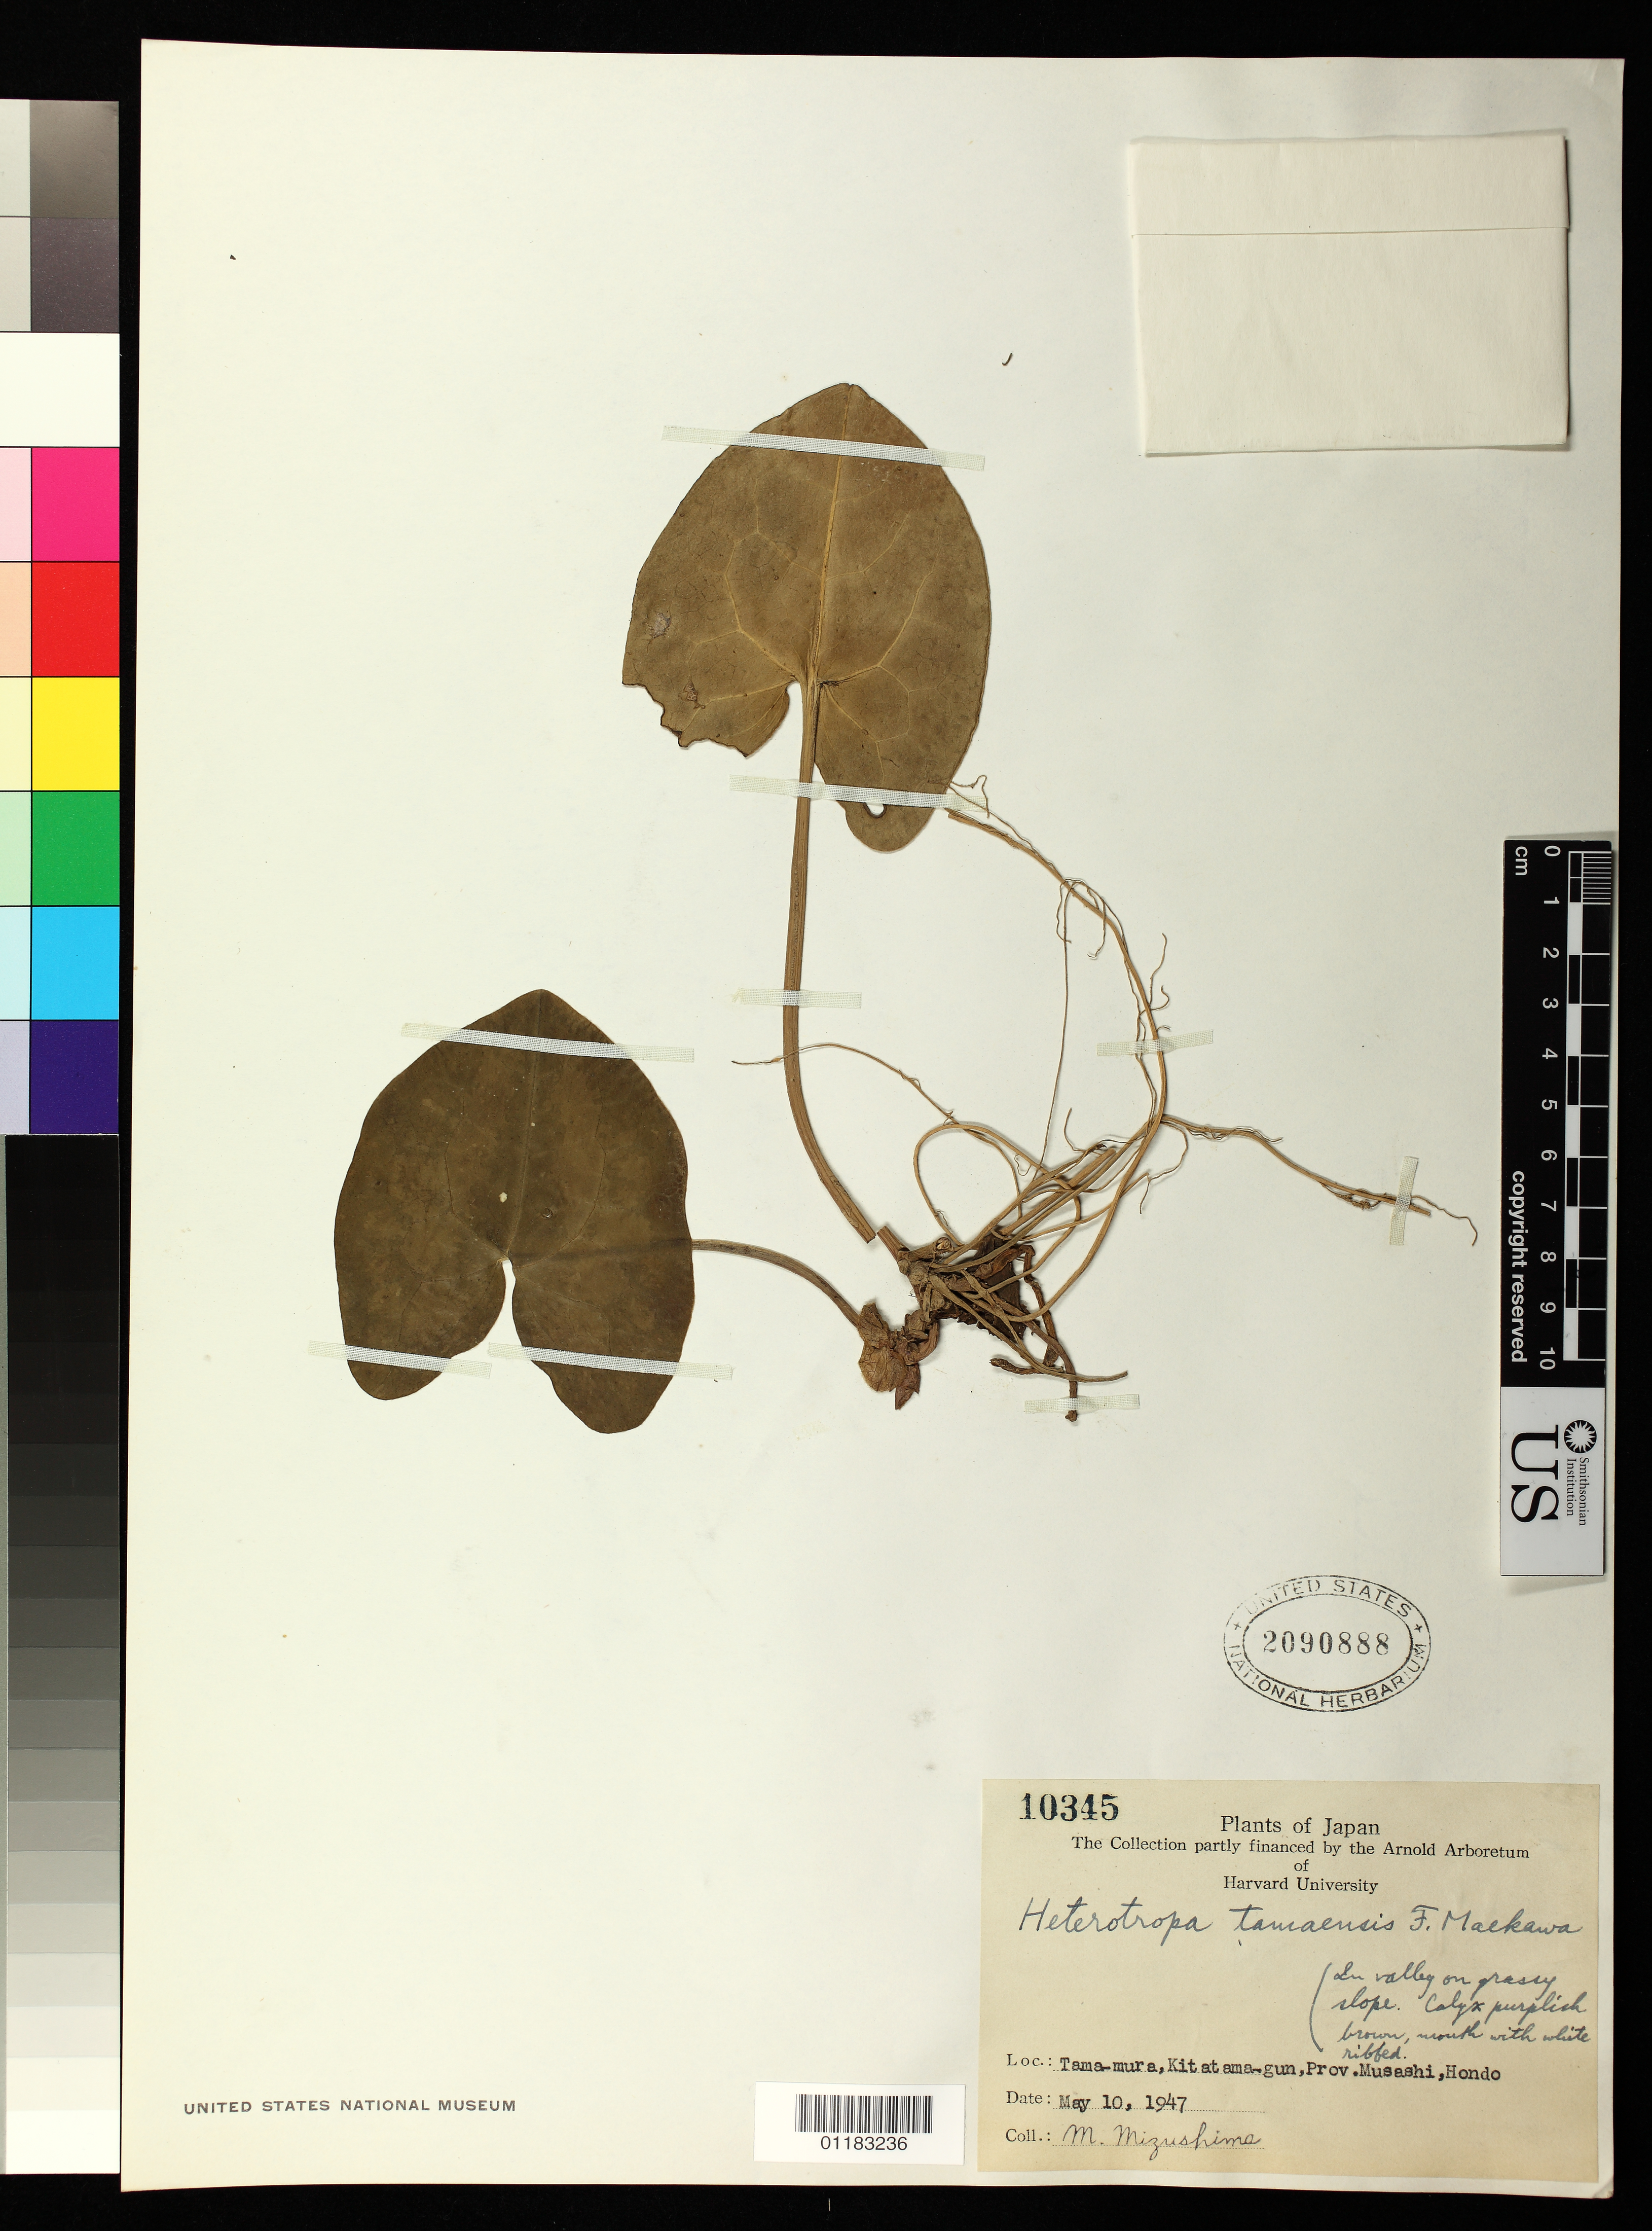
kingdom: Plantae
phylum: Tracheophyta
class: Magnoliopsida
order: Piperales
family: Aristolochiaceae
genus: Asarum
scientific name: Asarum tamaense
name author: Makino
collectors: M. Mizushima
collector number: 10345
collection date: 1947-05-10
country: Japan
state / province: Tokyo, Federal City of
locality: Tama-mura, Kitatama-gun. Province Musashi, Hondo.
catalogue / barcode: US 2090888